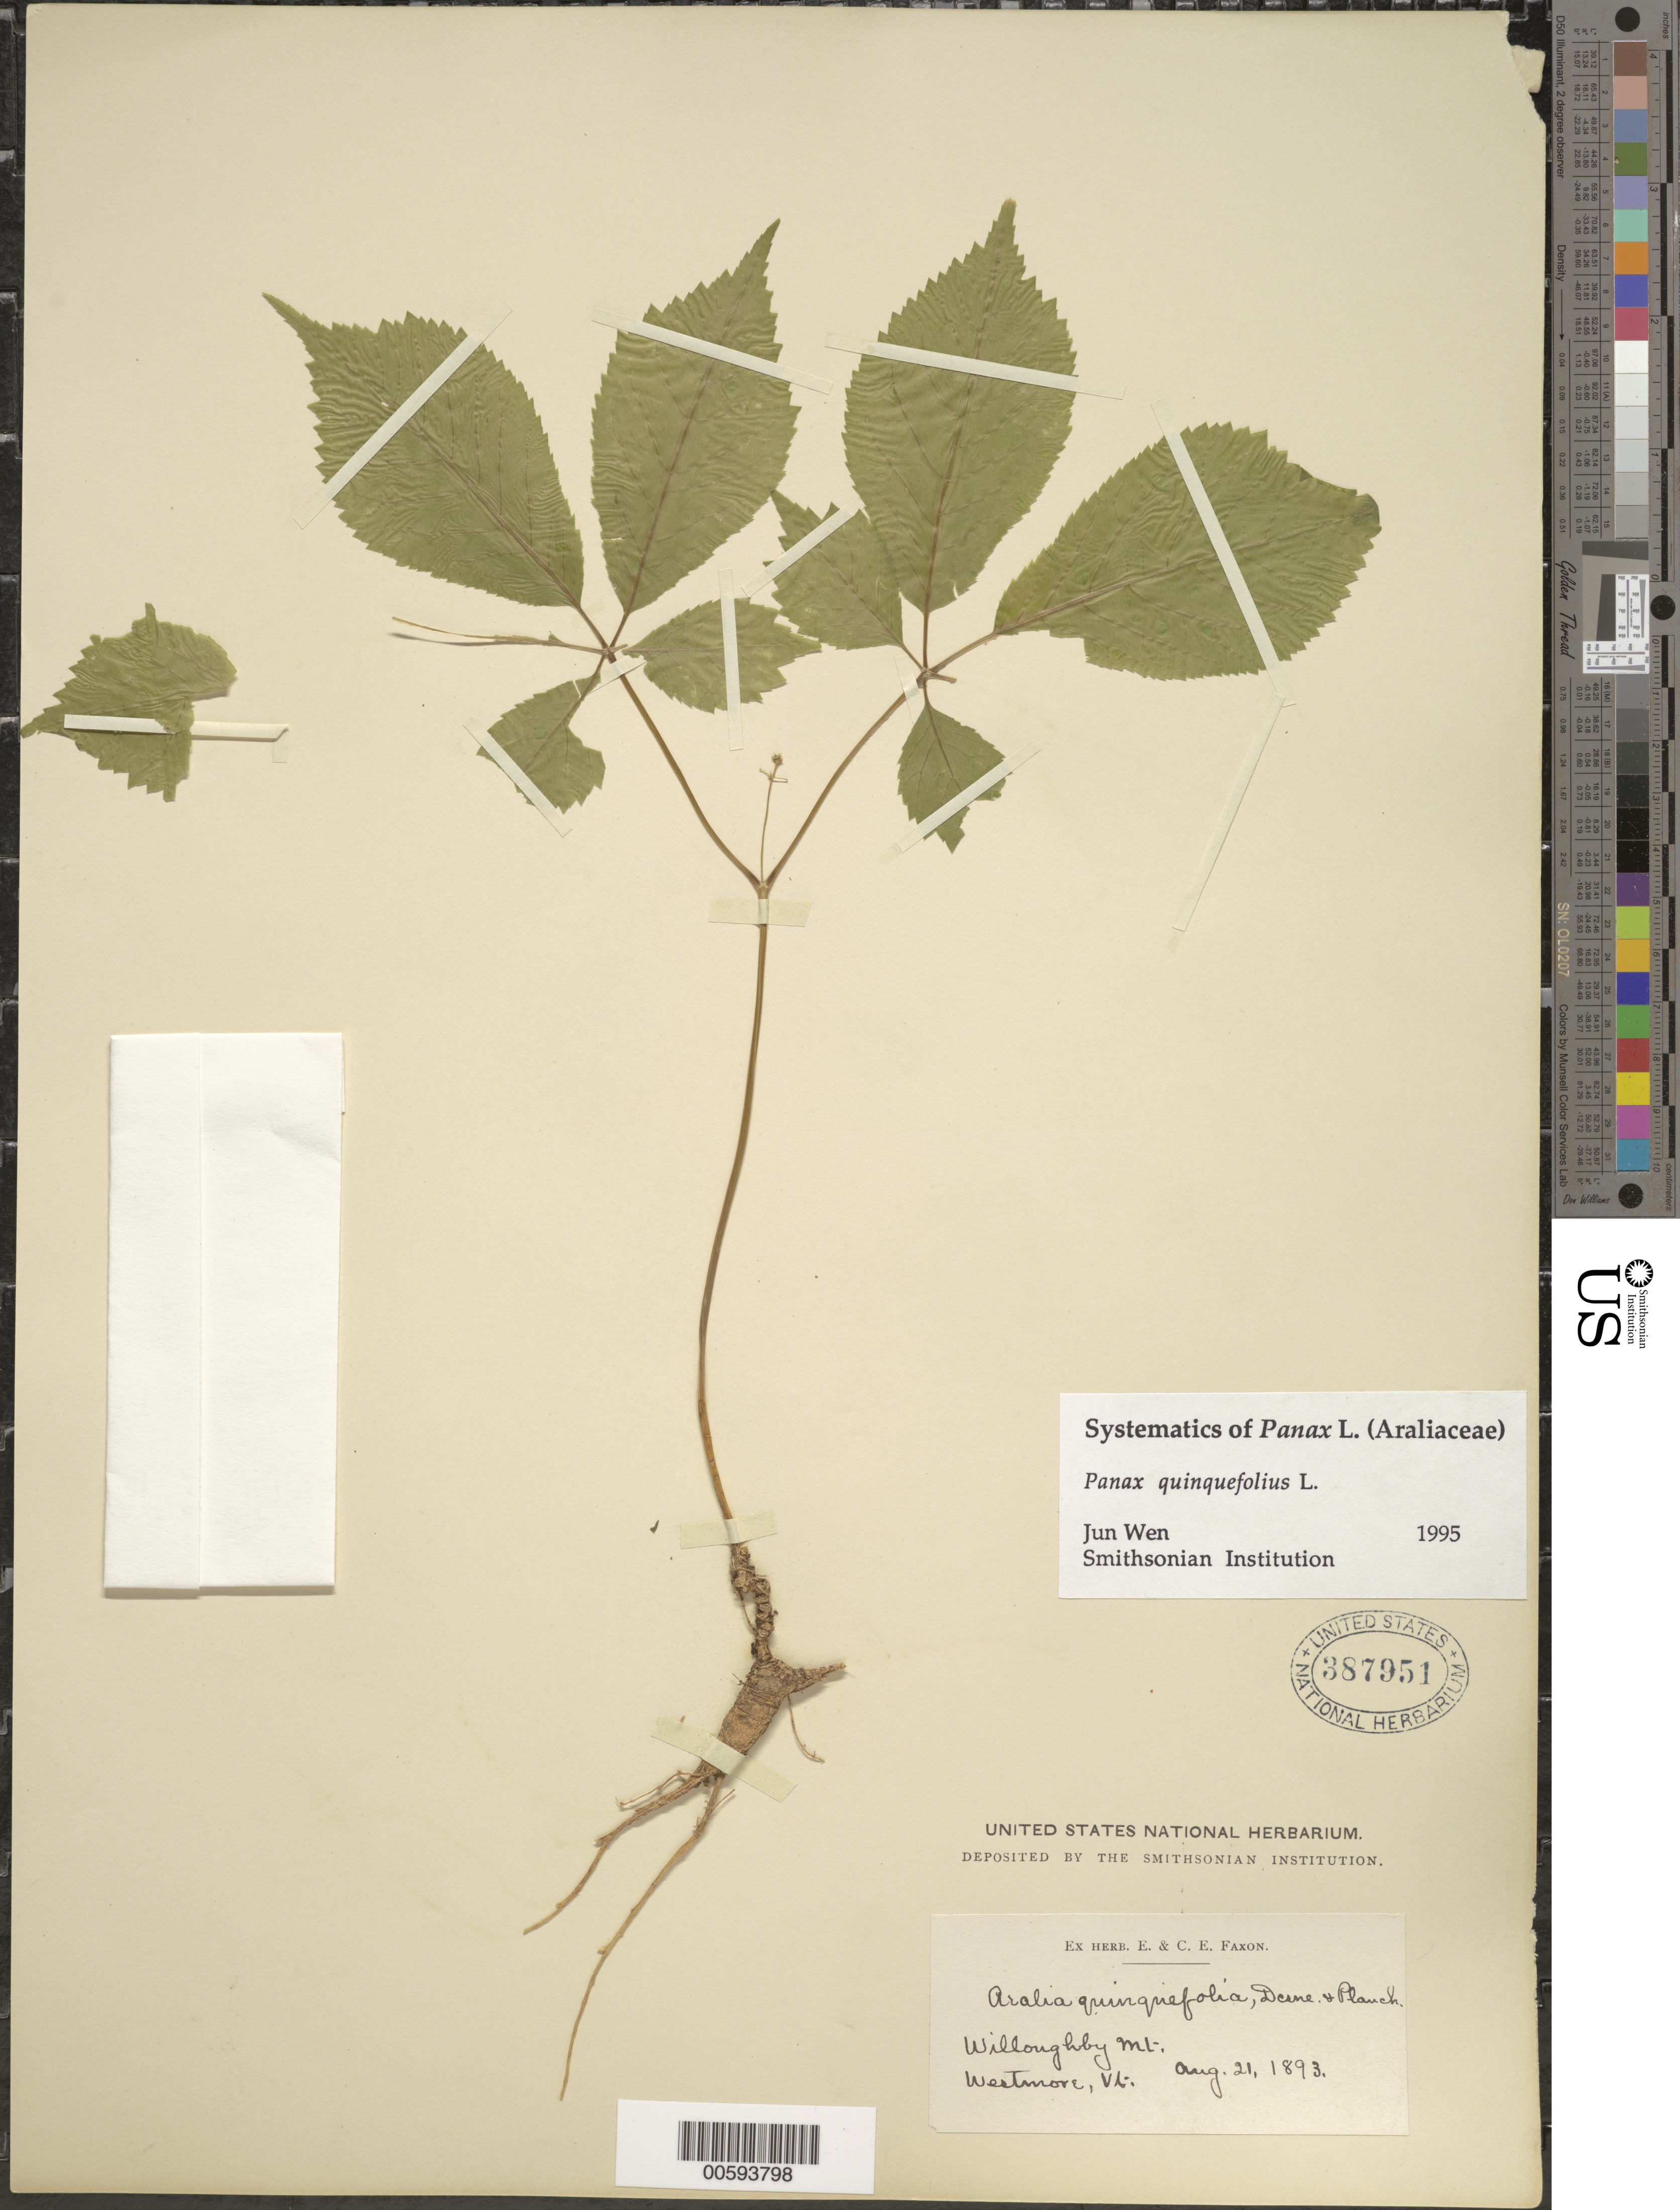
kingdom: Plantae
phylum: Tracheophyta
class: Magnoliopsida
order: Apiales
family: Araliaceae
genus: Panax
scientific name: Panax quinquefolius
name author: L.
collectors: E. Faxon & C. Faxon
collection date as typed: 21 Aug 1893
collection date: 1893-08-21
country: United States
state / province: Vermont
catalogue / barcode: US 387951